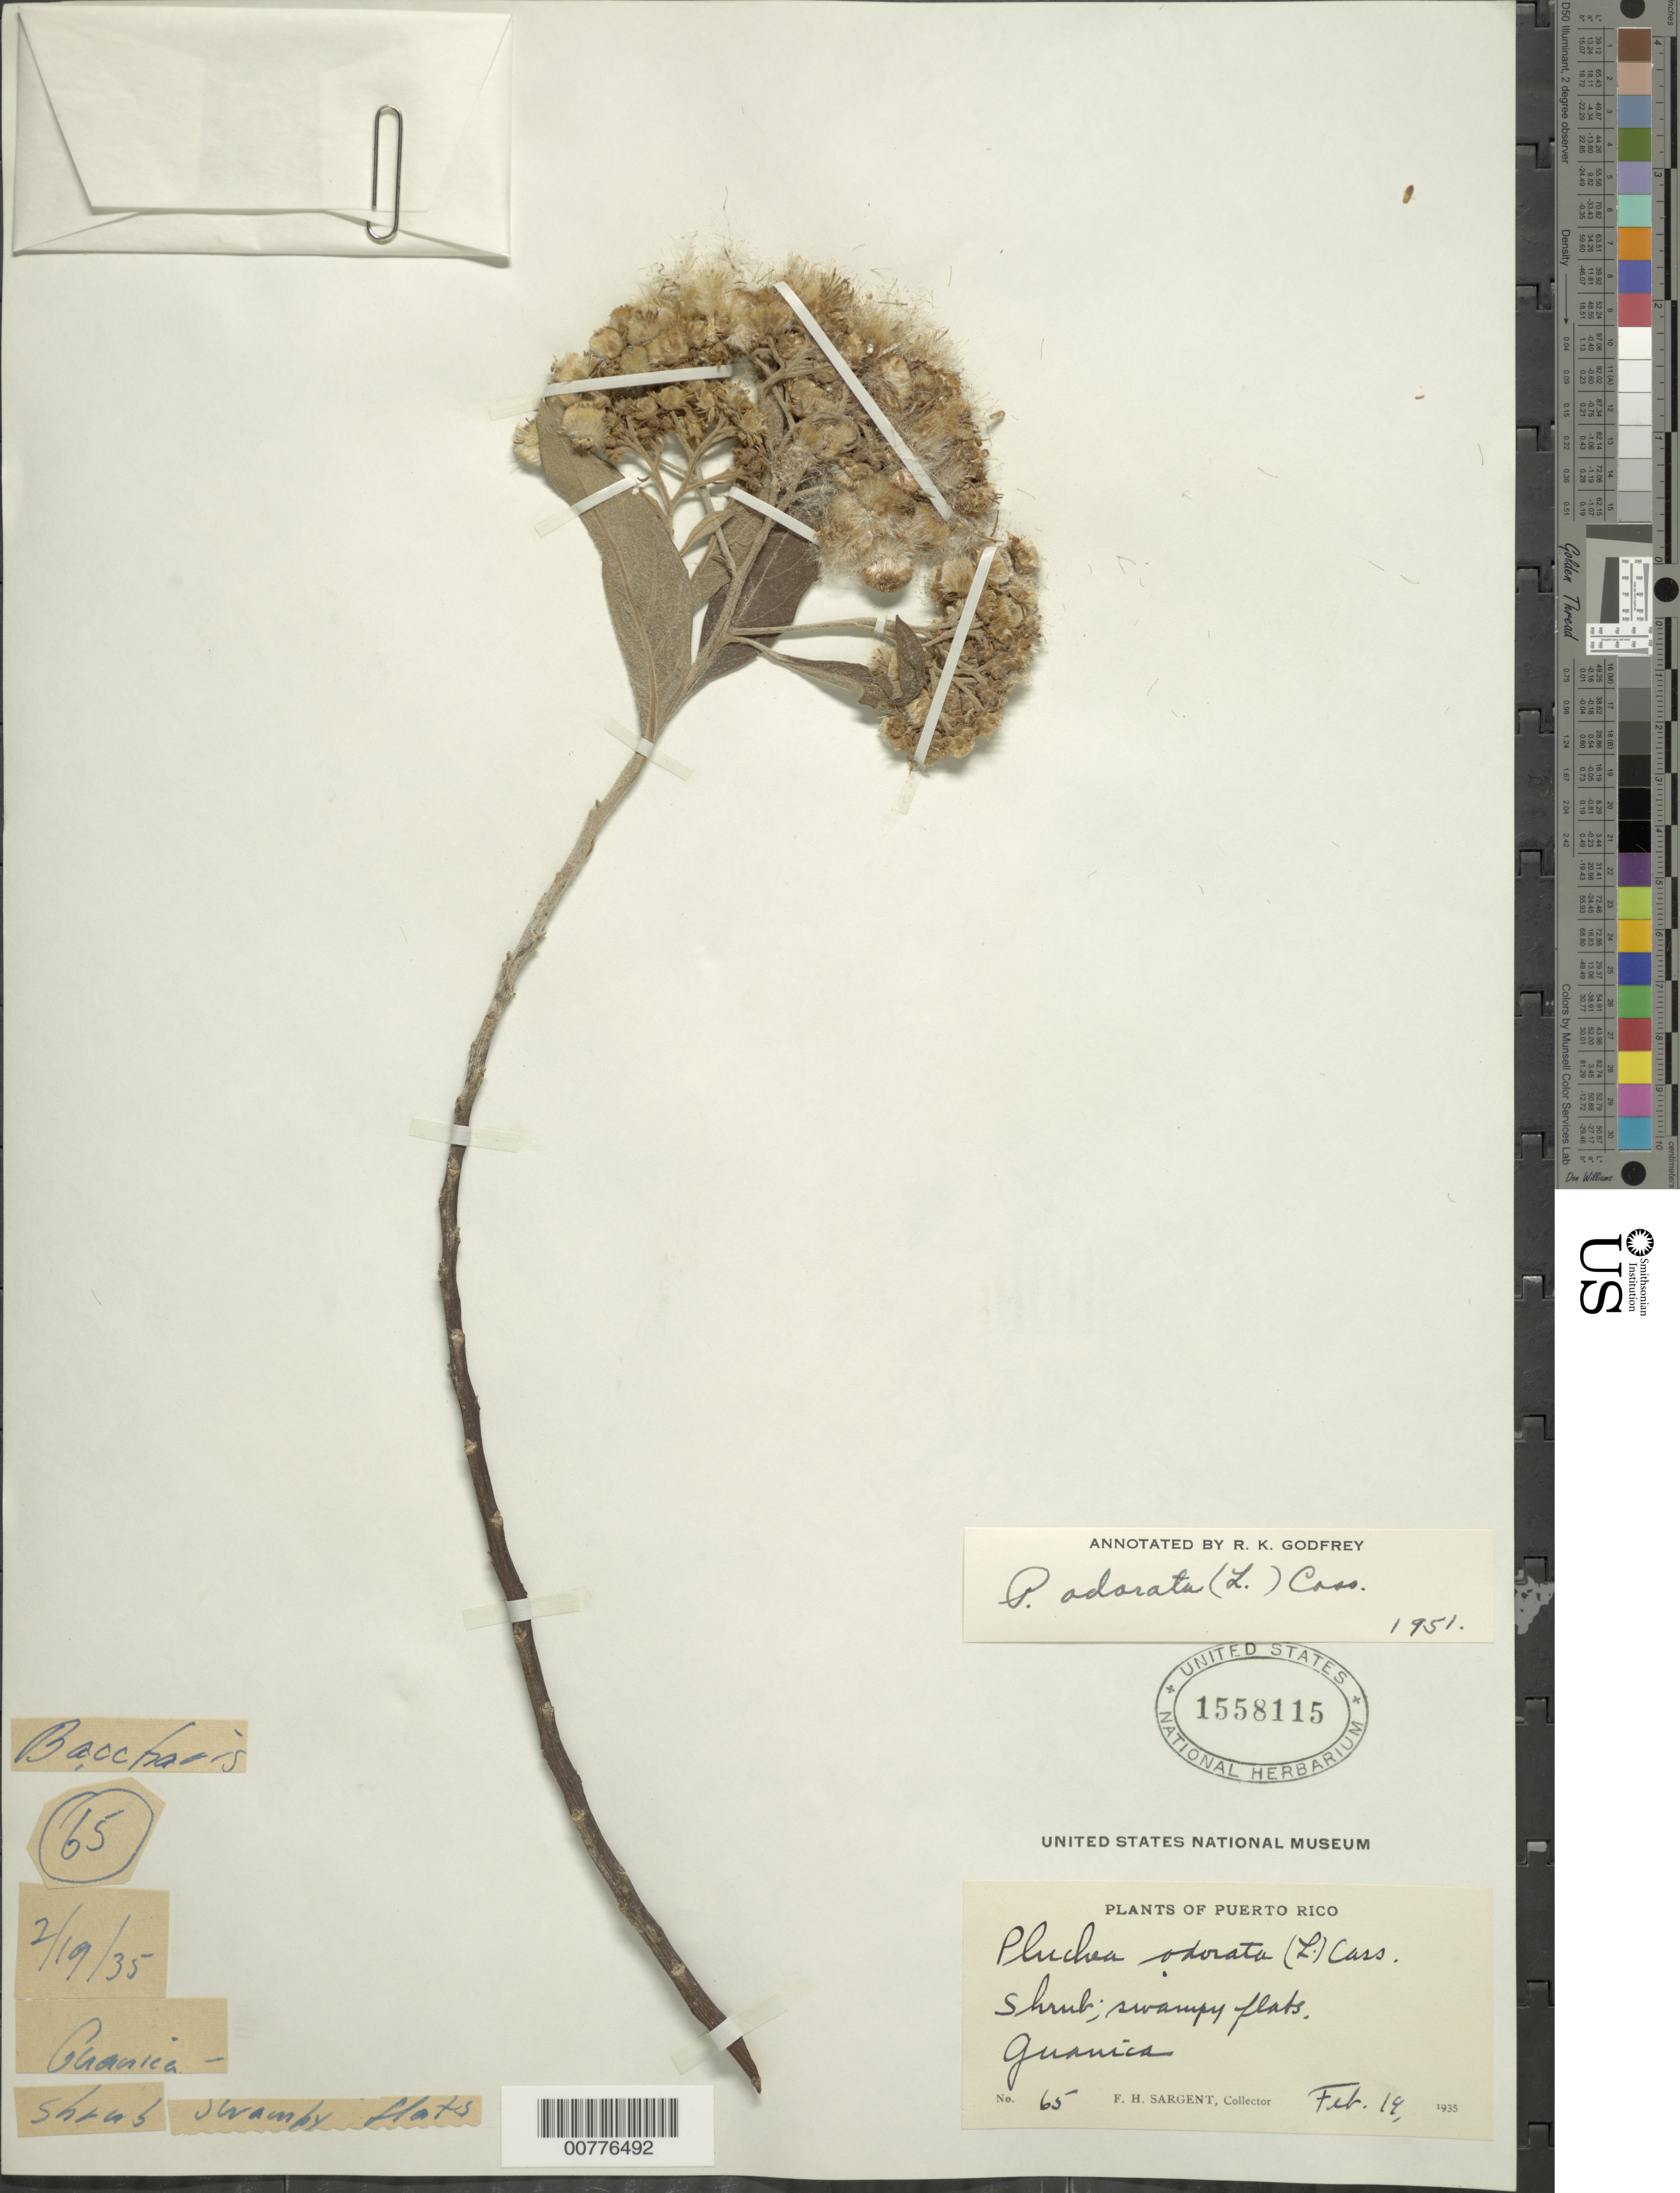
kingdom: Plantae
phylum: Tracheophyta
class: Magnoliopsida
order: Asterales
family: Asteraceae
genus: Pluchea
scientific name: Pluchea carolinensis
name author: (Jacq.) D. Don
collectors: F. H. Sargent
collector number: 65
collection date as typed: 19 Feb 1935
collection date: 1935-02-19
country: Puerto Rico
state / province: Guánica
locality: Guanica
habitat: Swampy flats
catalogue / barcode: US 1558115